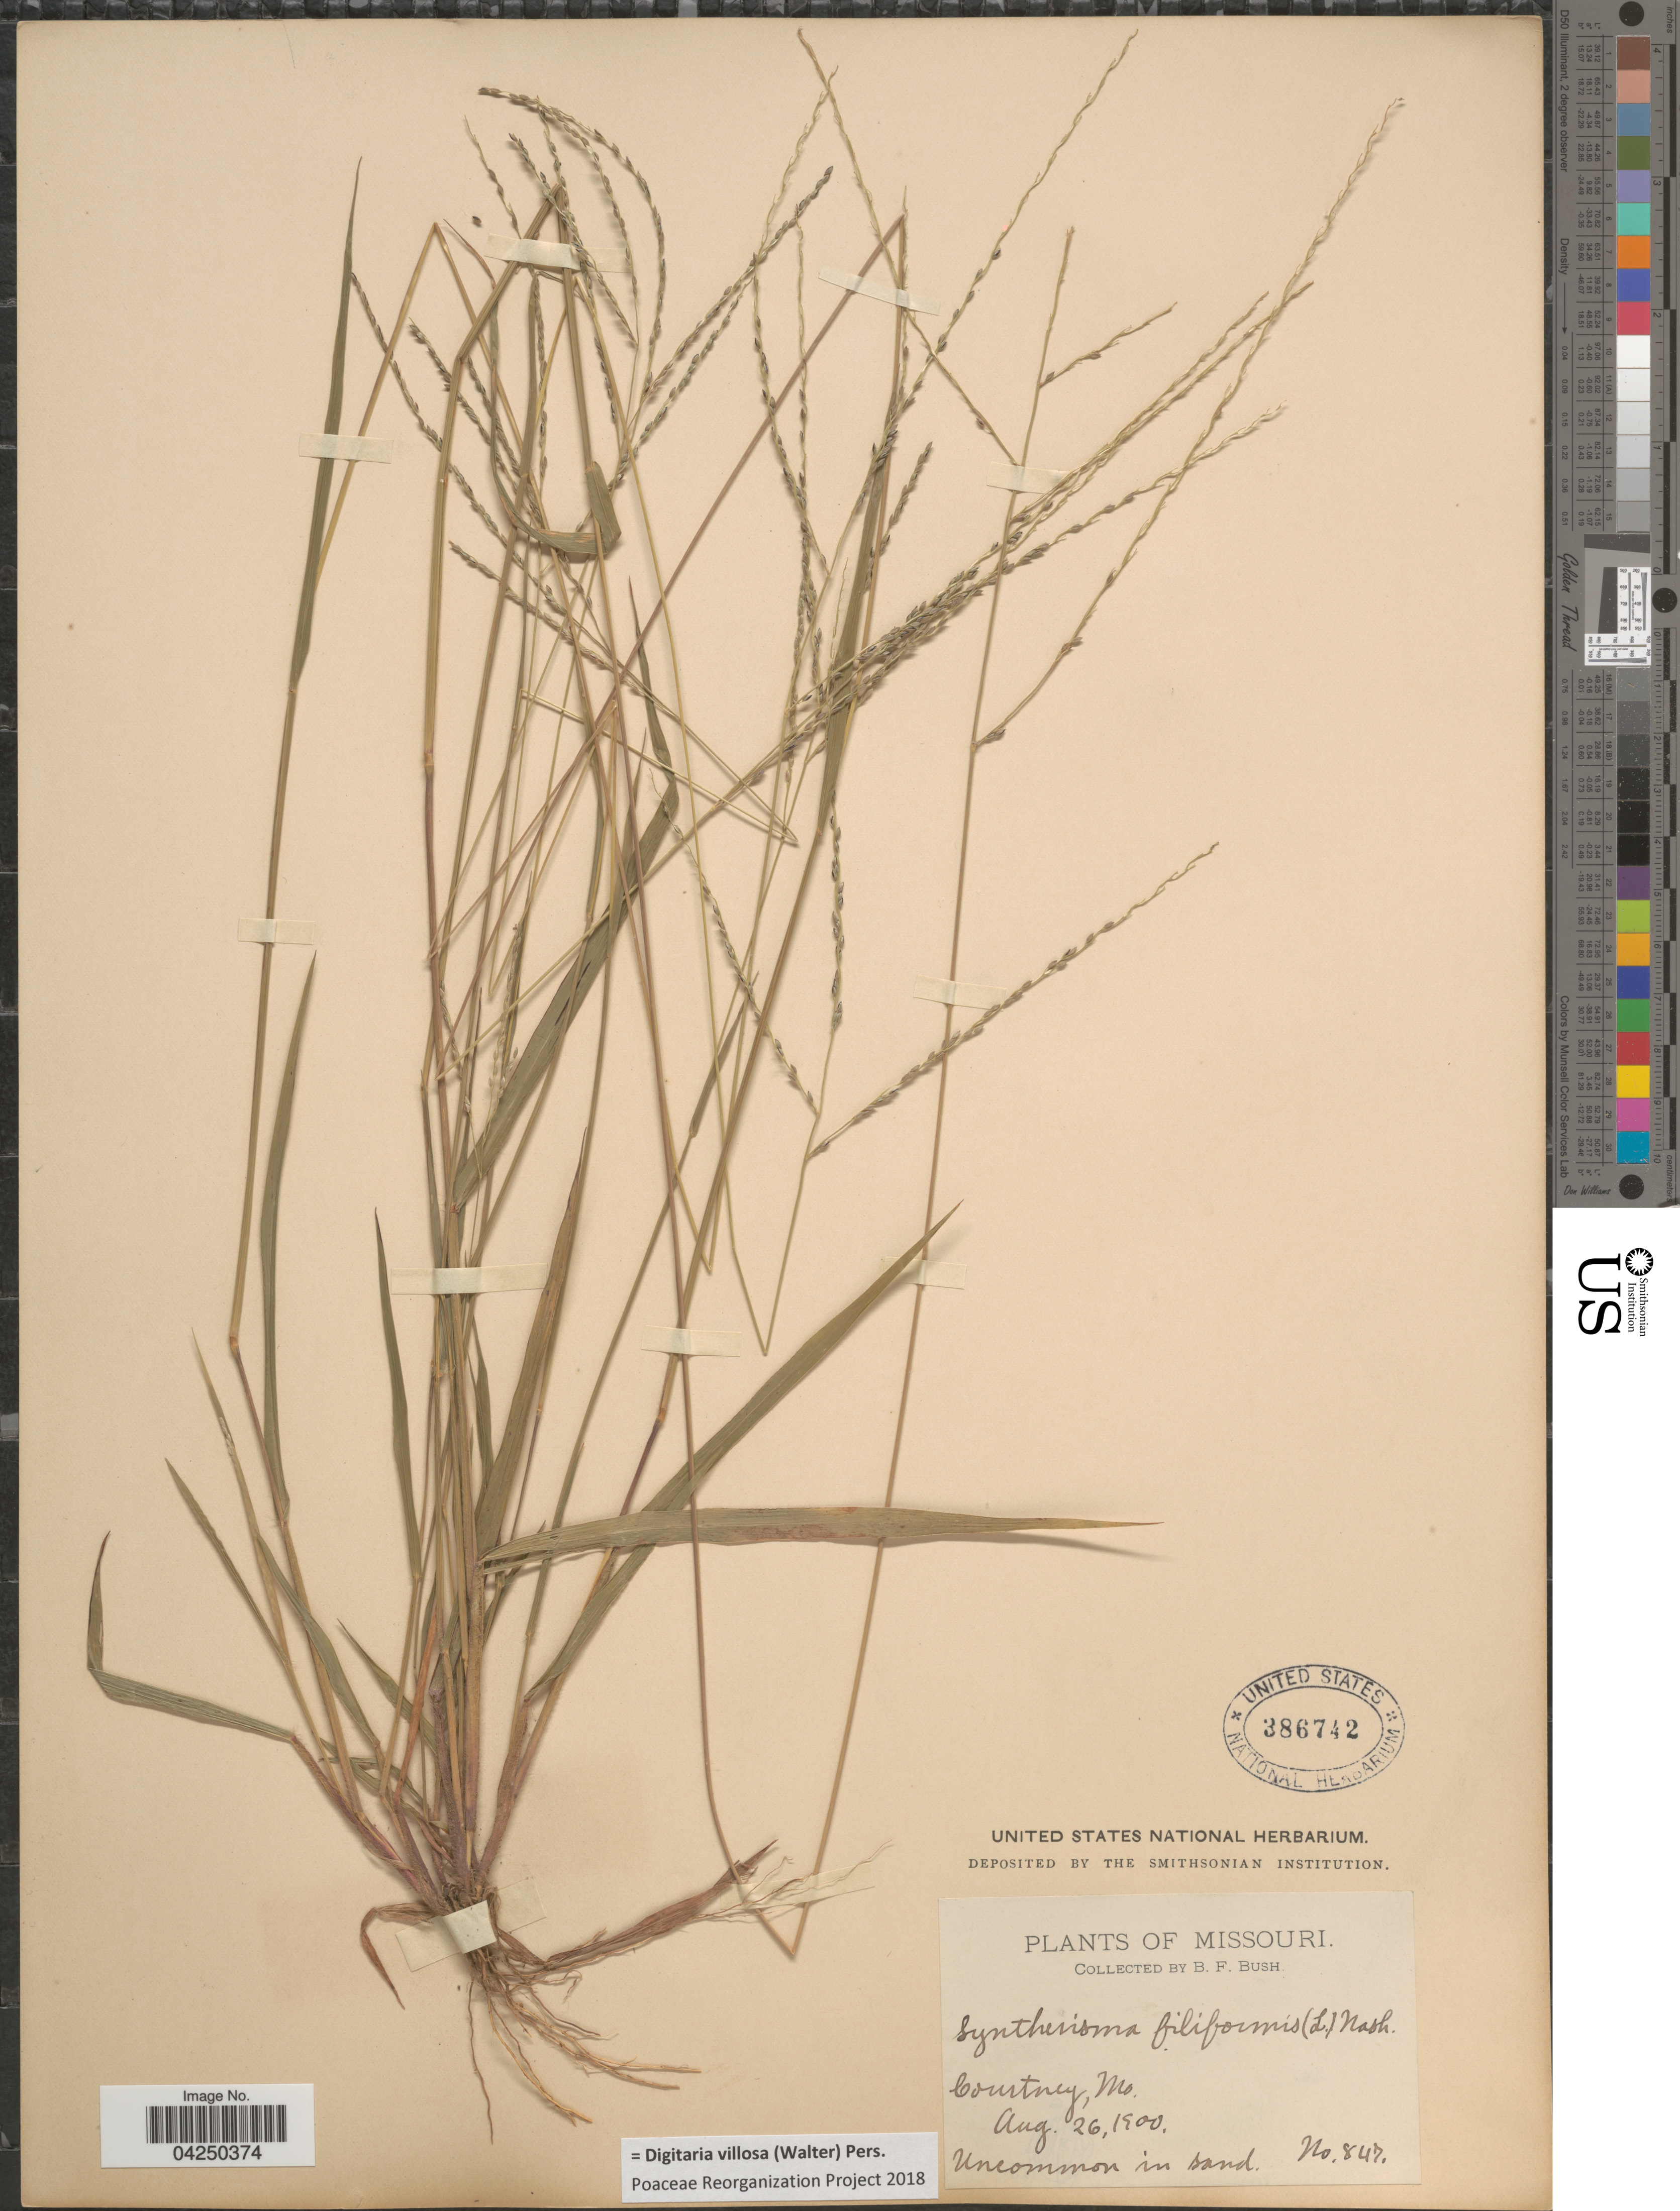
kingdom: Plantae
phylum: Tracheophyta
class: Liliopsida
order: Poales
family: Poaceae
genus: Digitaria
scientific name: Digitaria villosa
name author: (Walter) Pers.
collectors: B. F. Bush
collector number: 847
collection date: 1900-08-26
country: United States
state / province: Missouri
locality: Courtney.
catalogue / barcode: US 386742